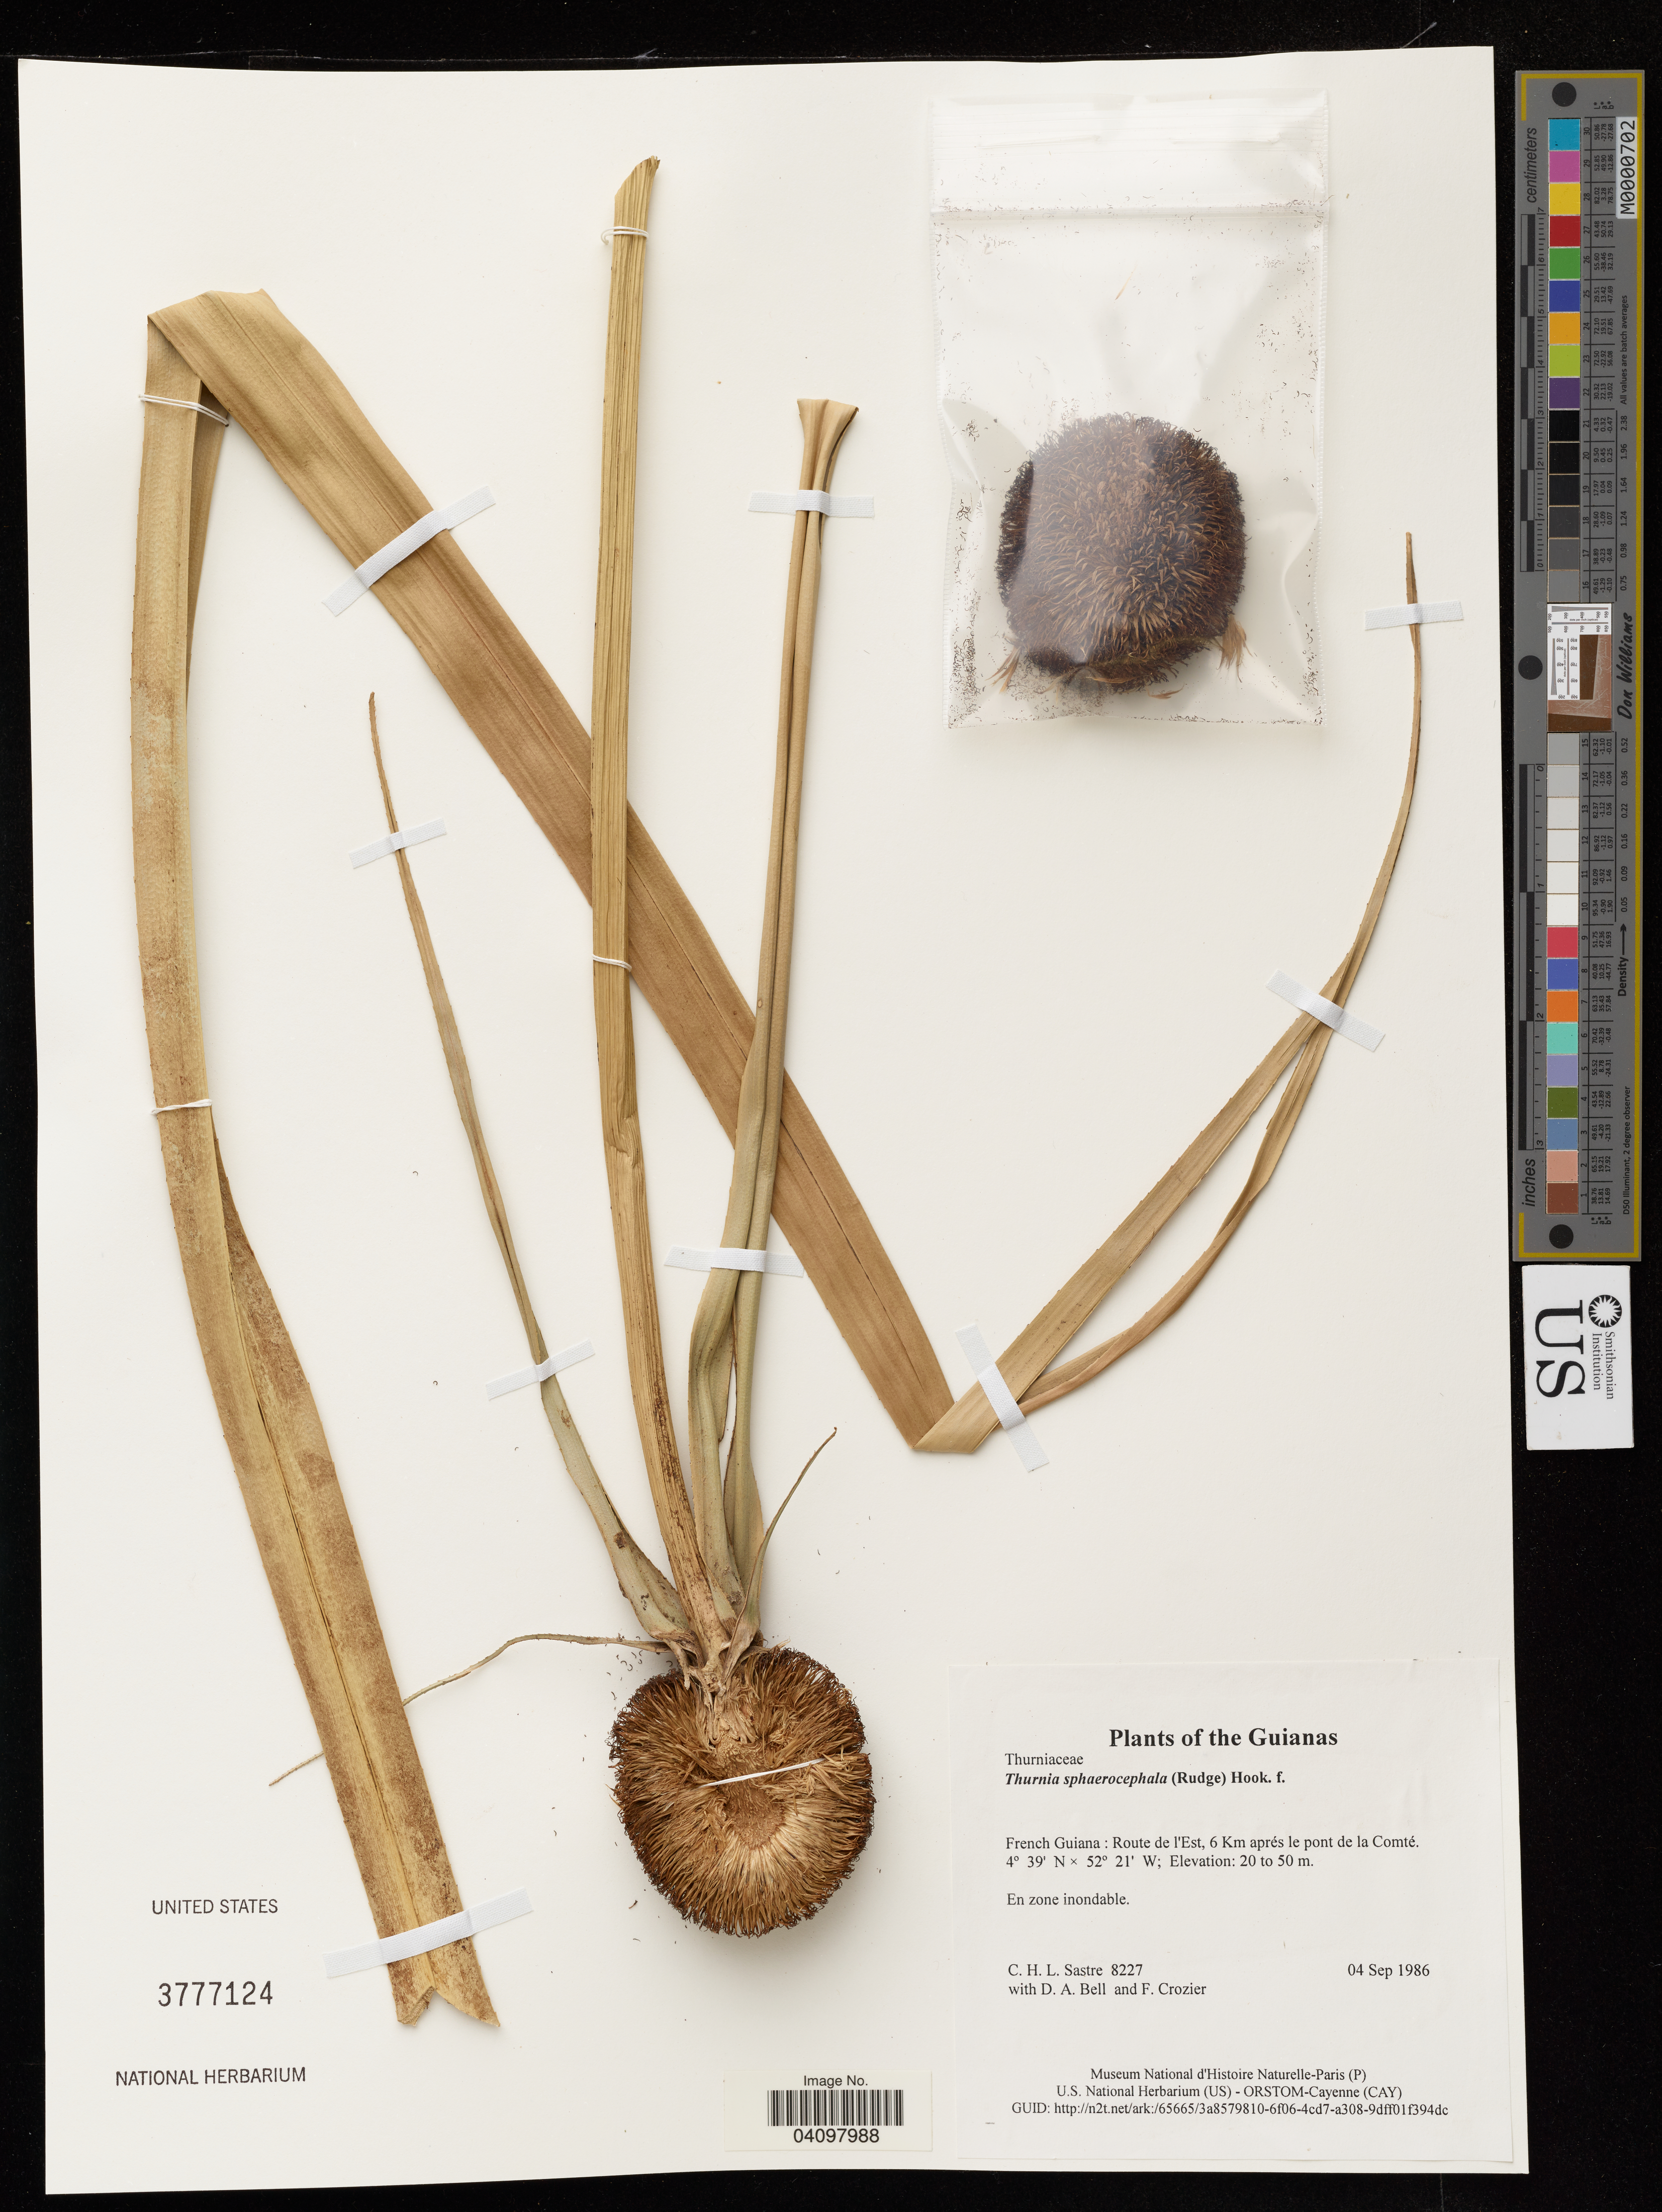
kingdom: Plantae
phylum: Tracheophyta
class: Liliopsida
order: Poales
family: Thurniaceae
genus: Thurnia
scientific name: Thurnia sphaerocephala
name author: (Rudge) Hook. f.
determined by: Strong, M. T., (US), Smithsonian Institution - National Museum of Natural History (UNITED STATES)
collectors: C. H. L. Sastre, D. A. Bell & F. Crozier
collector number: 8227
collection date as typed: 4 September 1986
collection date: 1986-09-04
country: French Guiana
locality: Route de l'Est, 6 Km aprés le pont de la Comté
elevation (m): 20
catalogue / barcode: US 3777124